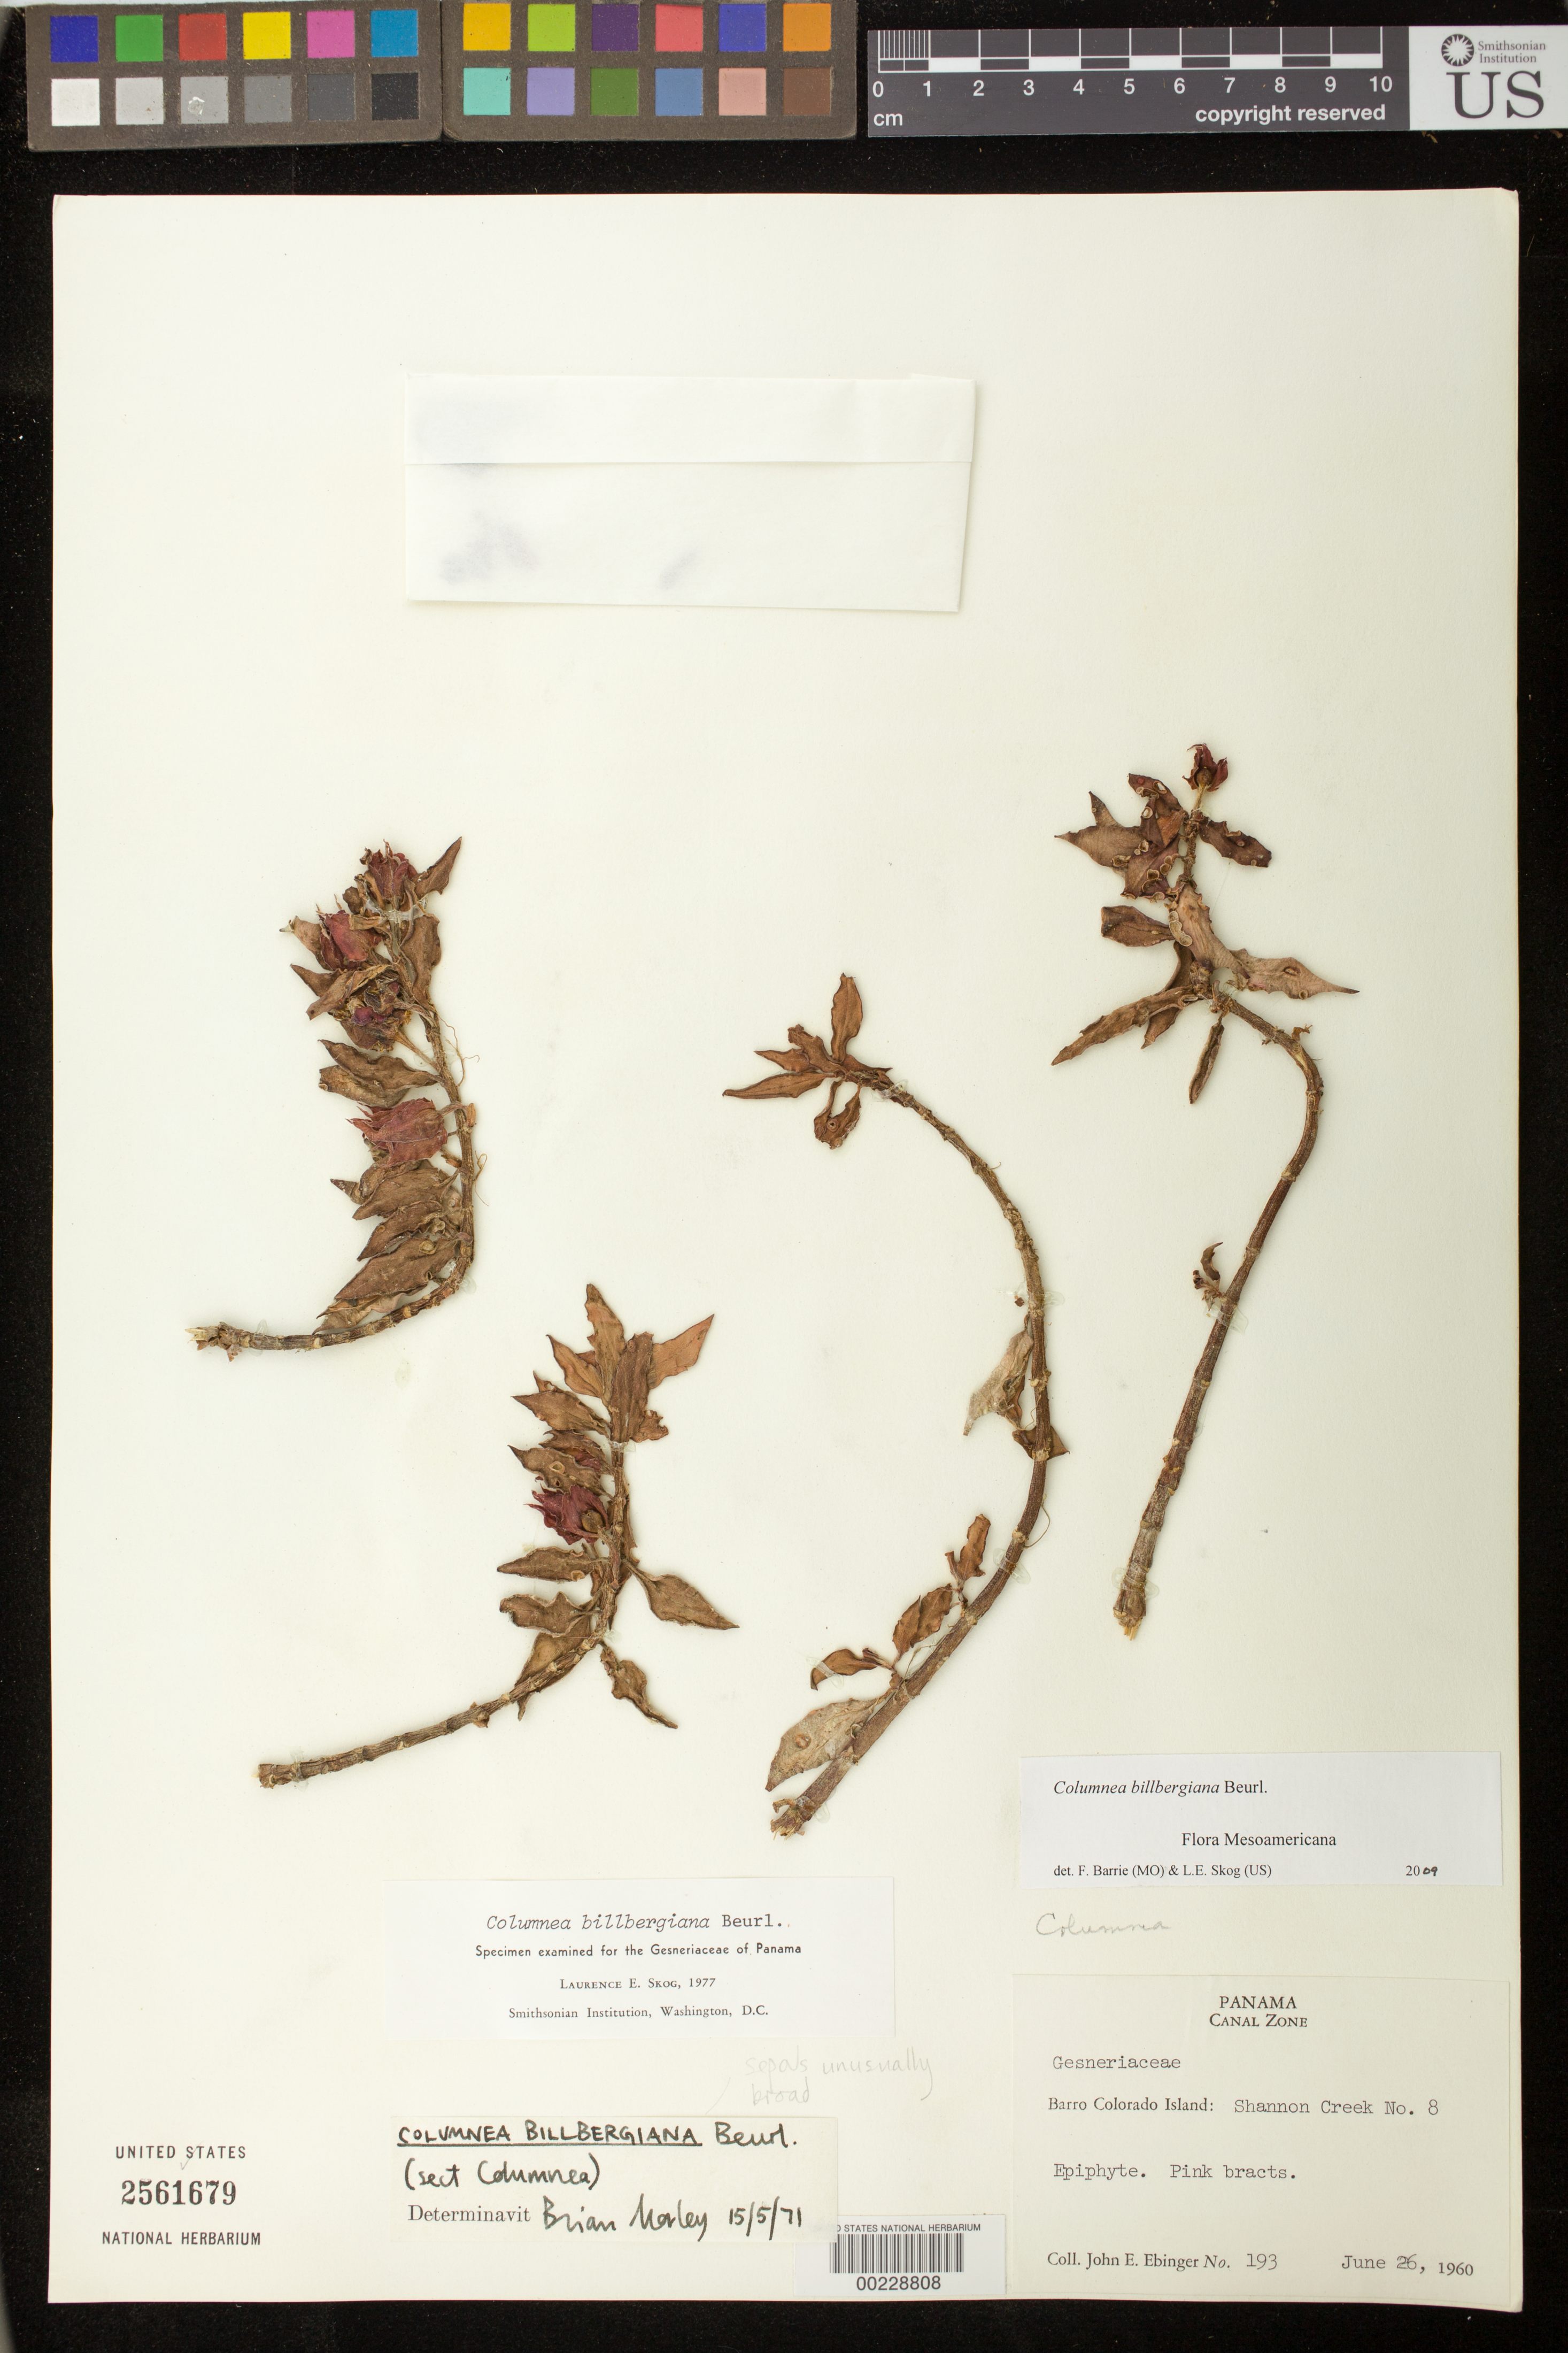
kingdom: Plantae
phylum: Tracheophyta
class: Magnoliopsida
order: Lamiales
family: Gesneriaceae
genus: Columnea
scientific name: Columnea billbergiana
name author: Beurl.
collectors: J. Ebinger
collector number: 193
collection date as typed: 26 Jun 1960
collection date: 1960-06-26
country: Panama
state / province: Panamá Oeste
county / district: Canal Zone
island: Barro Colorado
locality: Barro Colorado Island, Shannon Creek no 8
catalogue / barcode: US 2561679